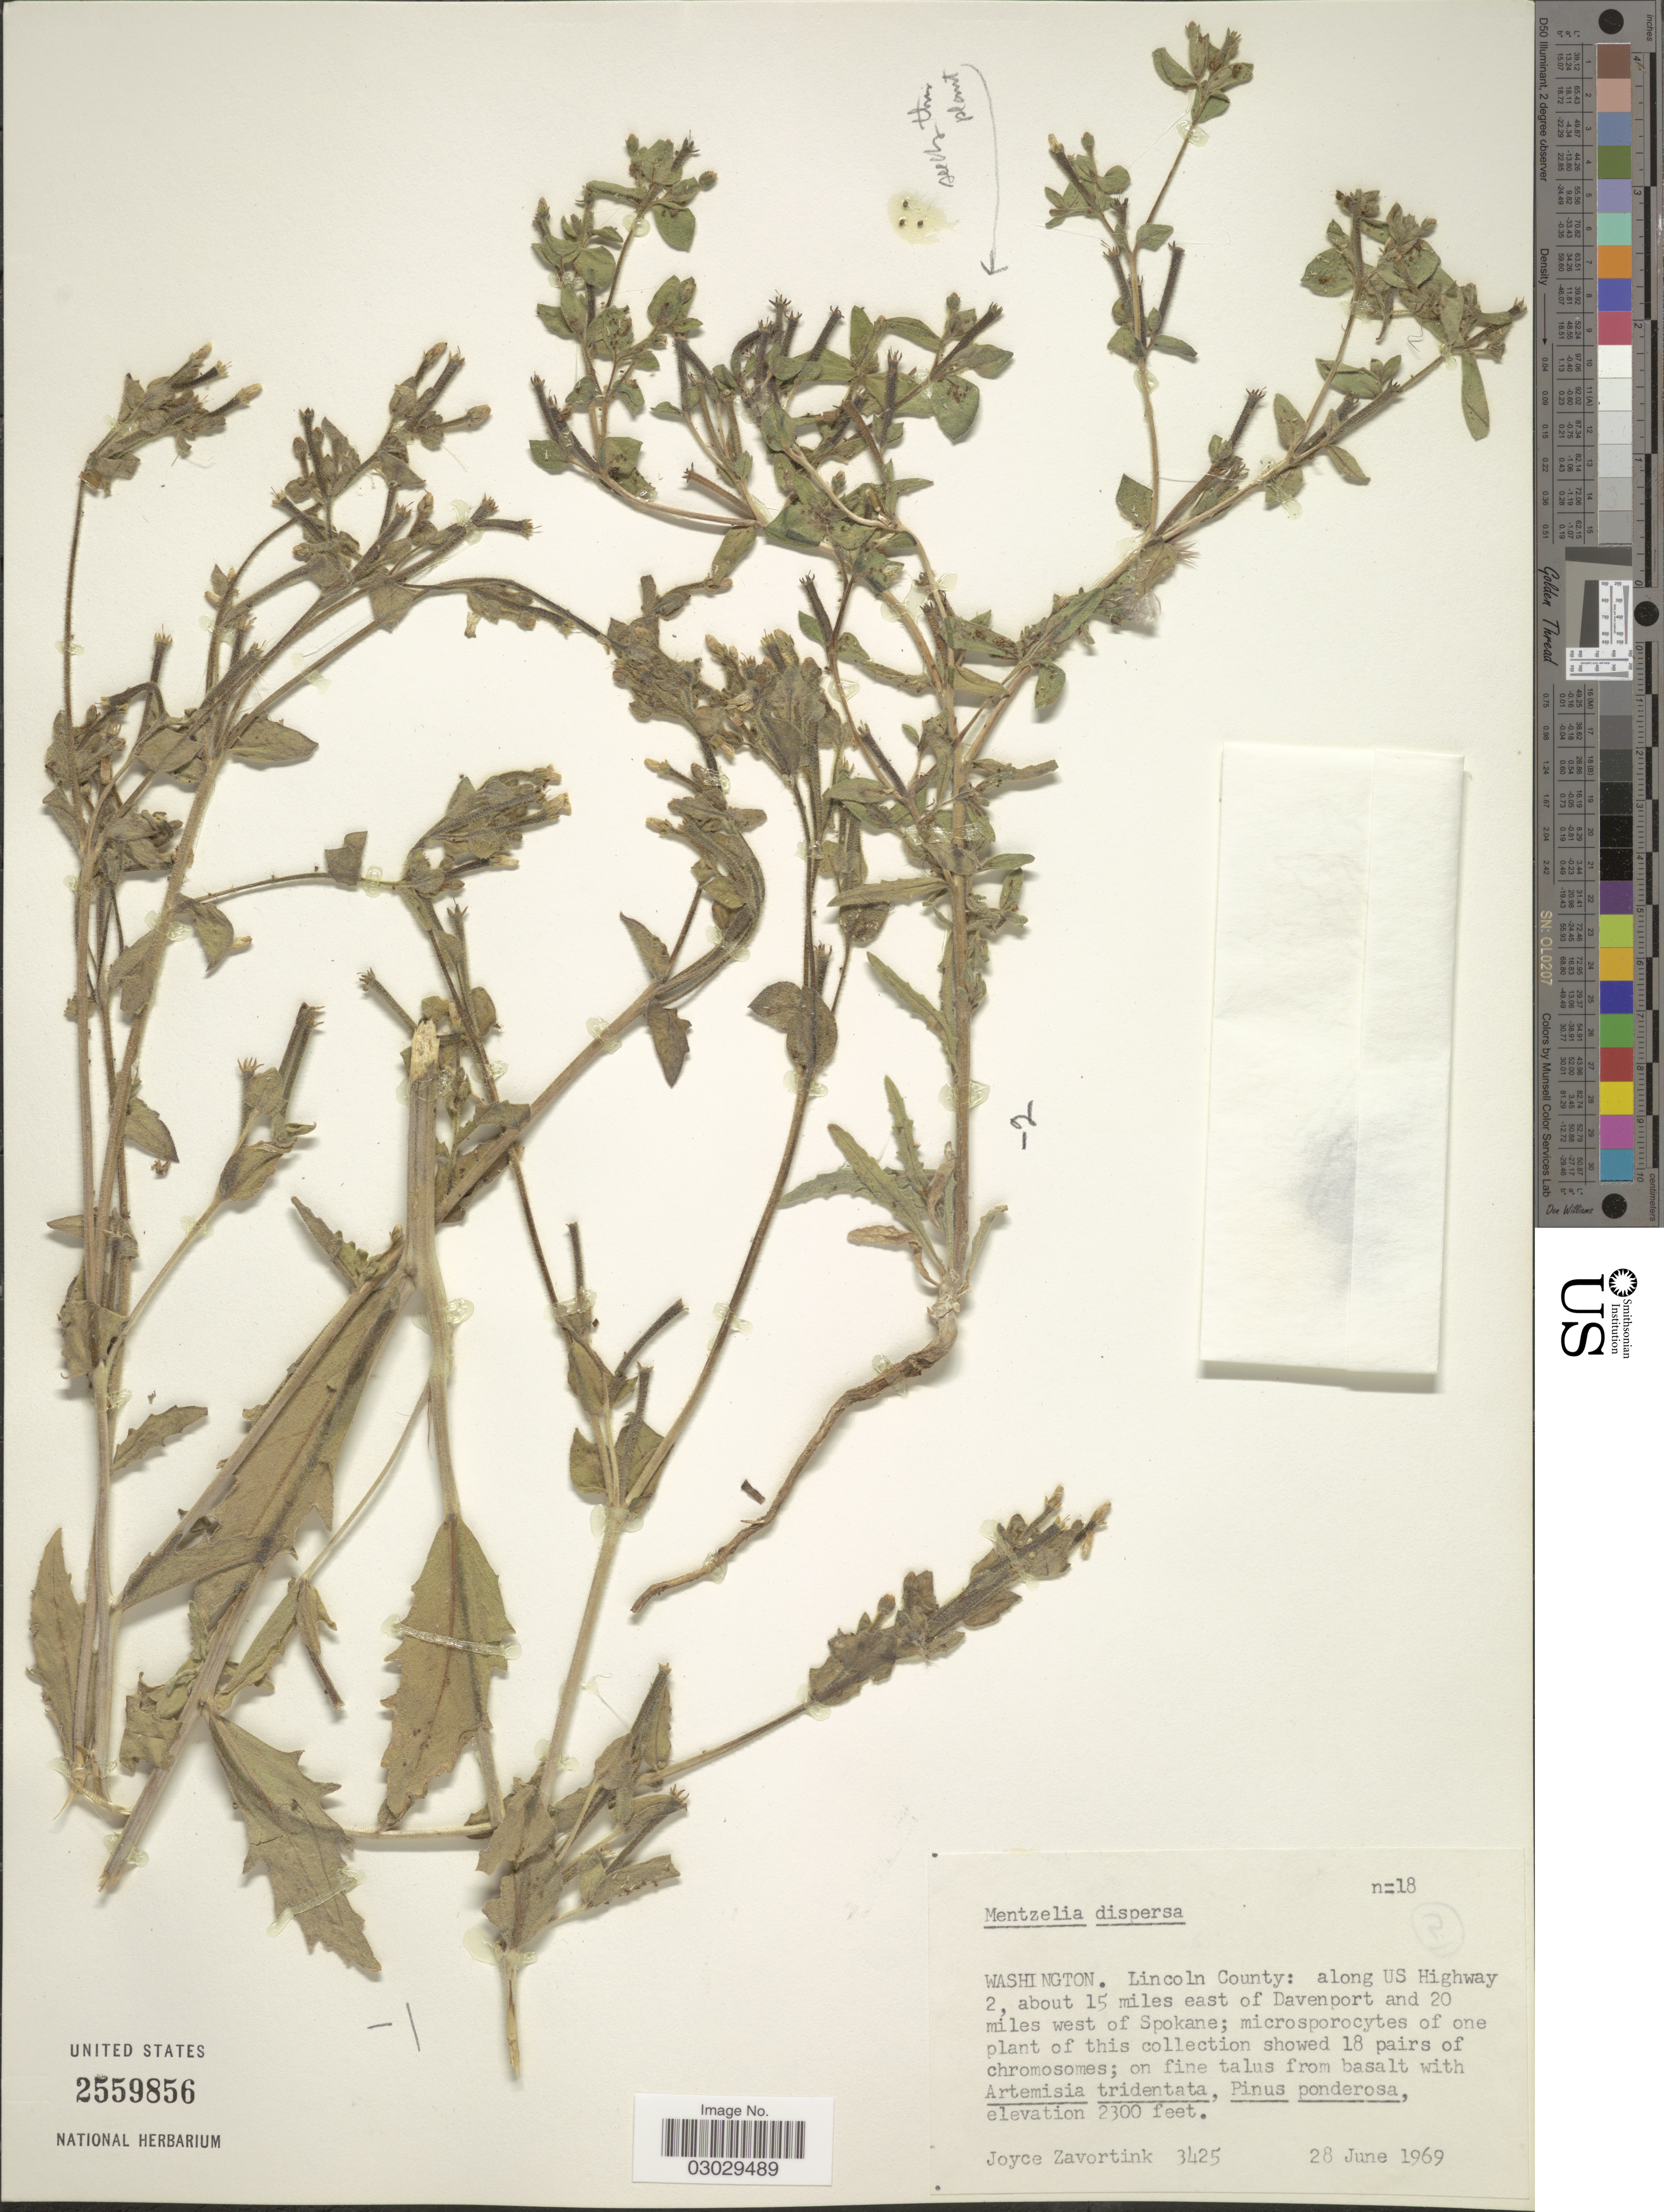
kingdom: Plantae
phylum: Tracheophyta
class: Magnoliopsida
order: Cornales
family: Loasaceae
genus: Mentzelia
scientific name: Mentzelia dispersa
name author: S. Watson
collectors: J. Zavortink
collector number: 3425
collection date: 1969-06-28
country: United States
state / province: Washington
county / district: Lincoln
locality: Lincoln County: along US Highway 2, about 15 miles east of Davenport and 20 miles west of Spokane.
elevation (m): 701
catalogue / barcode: US 2559856